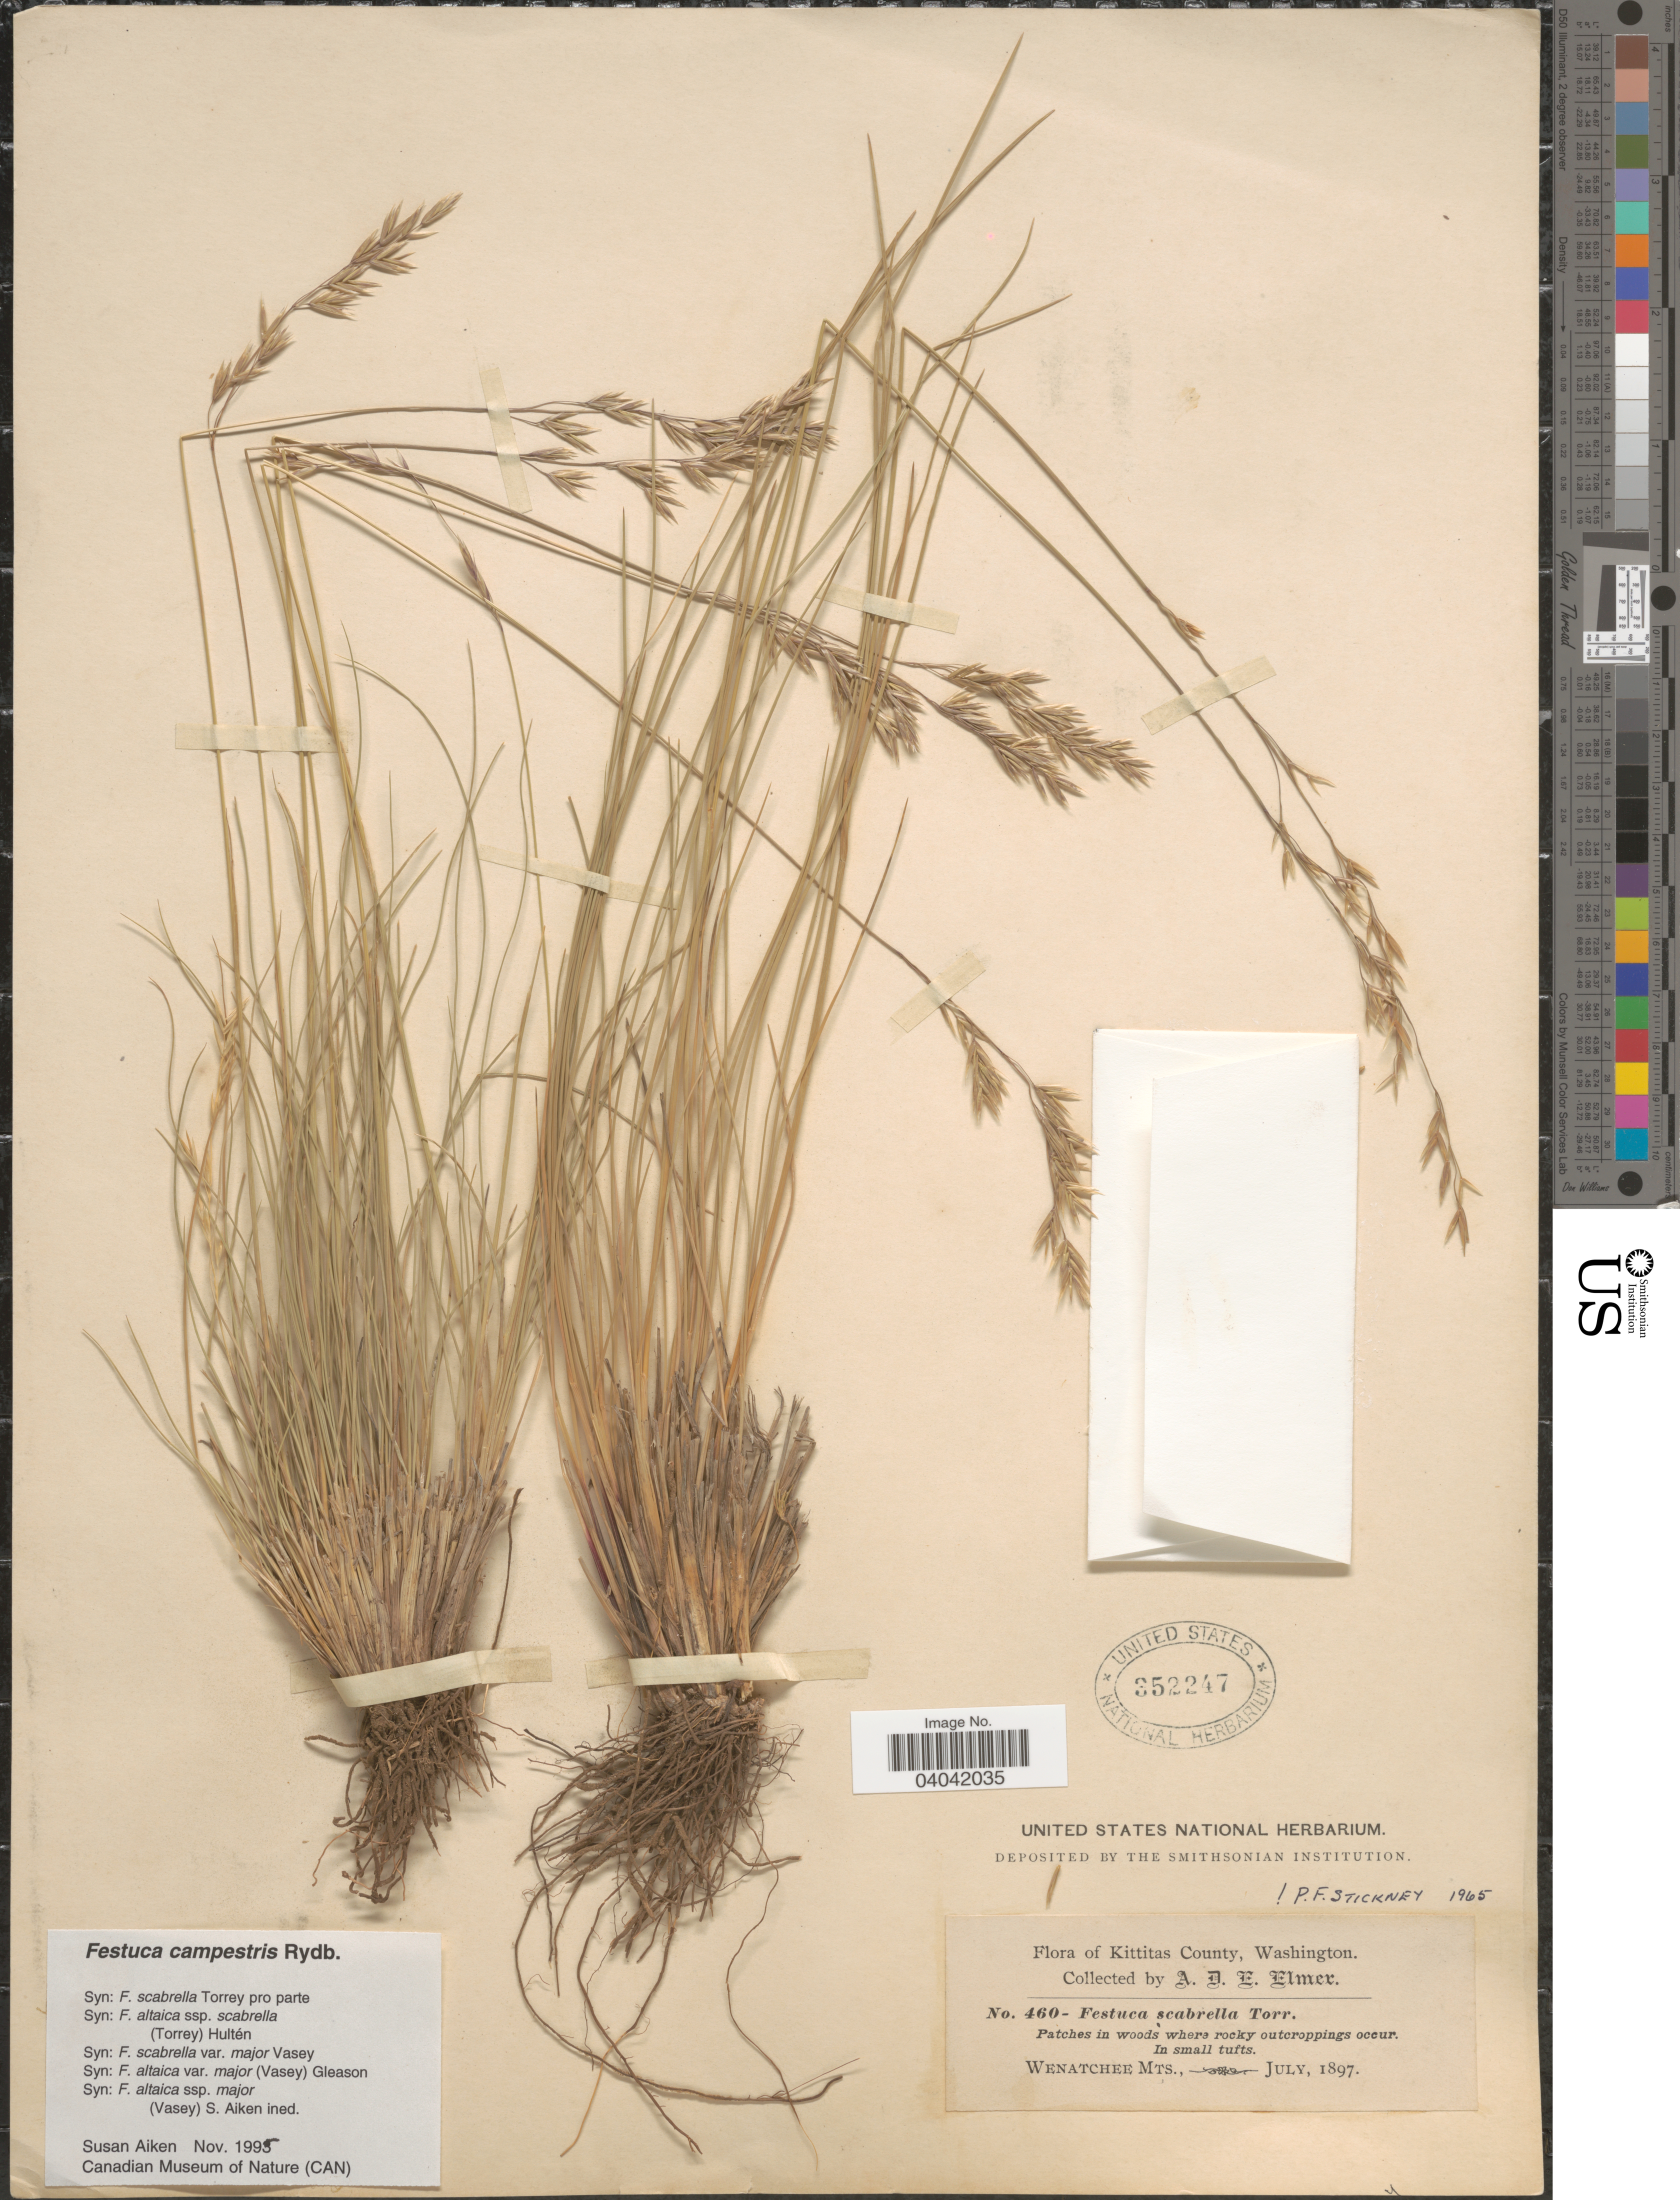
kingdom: Plantae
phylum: Tracheophyta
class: Liliopsida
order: Poales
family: Poaceae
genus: Festuca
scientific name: Festuca campestris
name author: Rydb.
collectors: A. D. E. Elmer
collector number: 460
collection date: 1897-07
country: United States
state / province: Washington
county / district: Kittitas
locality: Kittitas County. Wenatchee Mts.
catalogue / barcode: US 352247